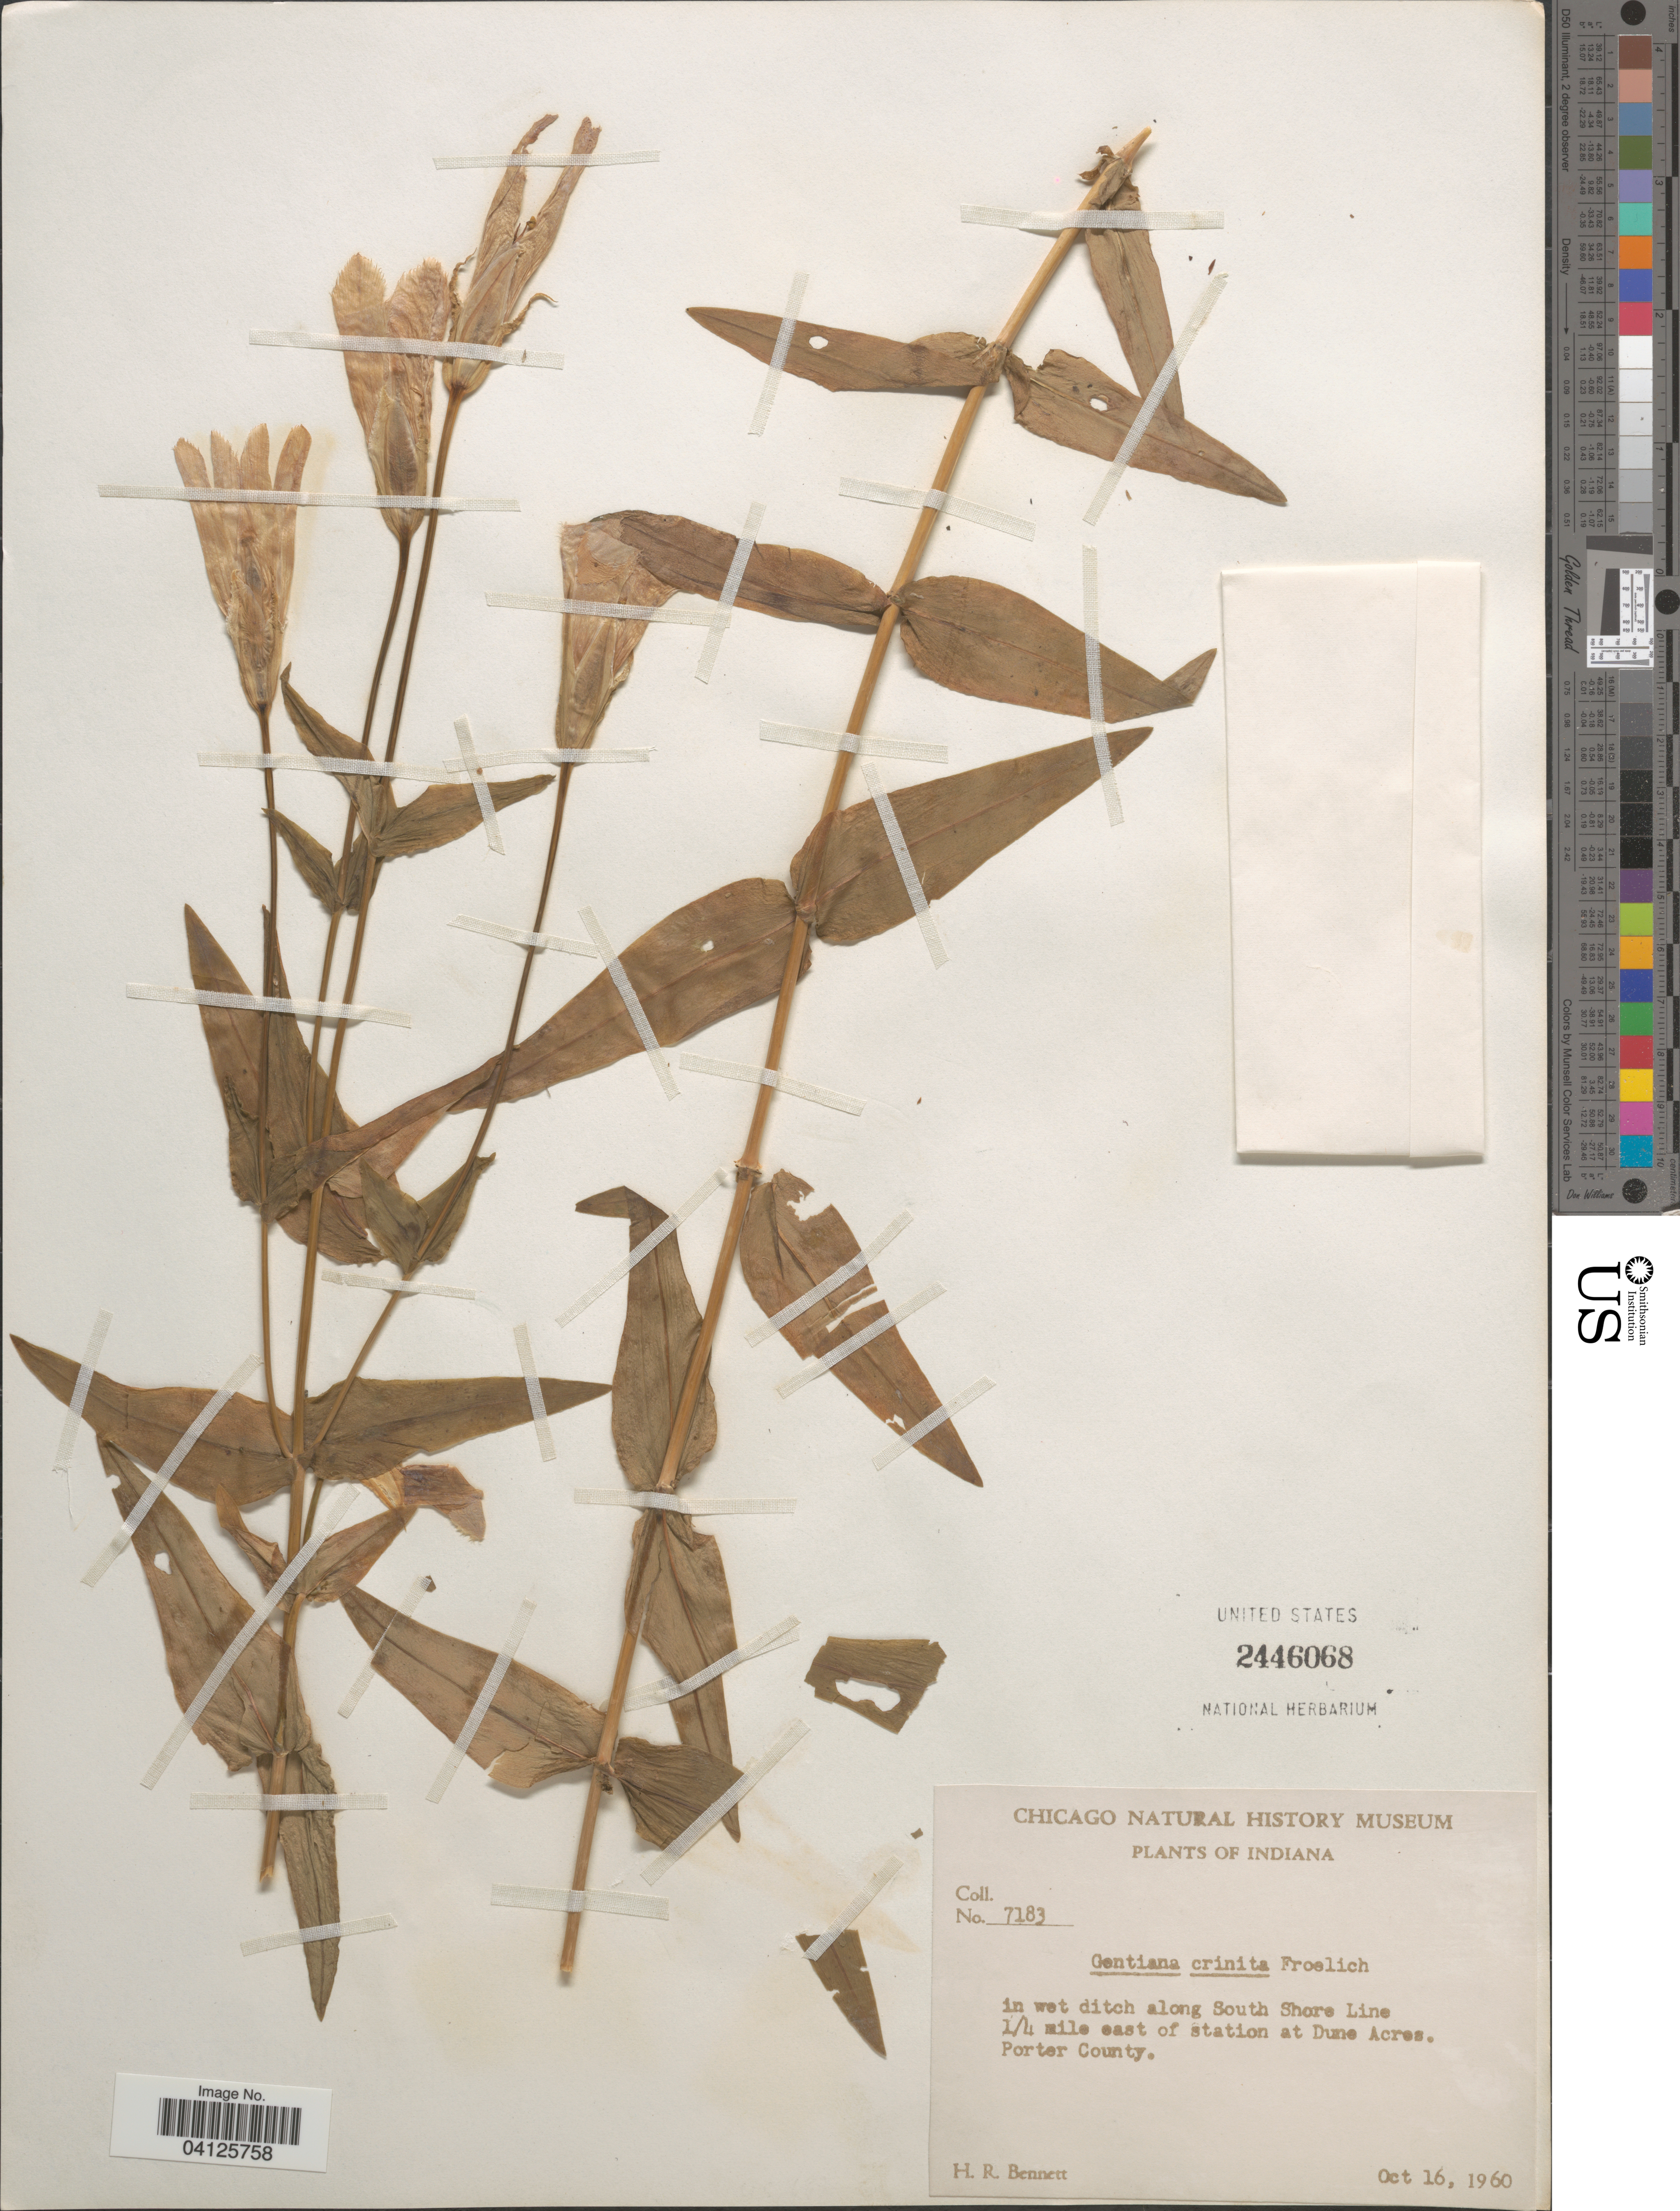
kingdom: Plantae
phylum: Tracheophyta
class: Magnoliopsida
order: Gentianales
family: Gentianaceae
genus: Gentiana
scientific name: Gentiana crinita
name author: Froel.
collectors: H. R. Bennett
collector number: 7183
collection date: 1960-10-16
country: United States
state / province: Indiana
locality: In wet ditch along South Shore Line ¼ mile east of Station at Dune Acres. Porter County.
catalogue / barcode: US 2446068